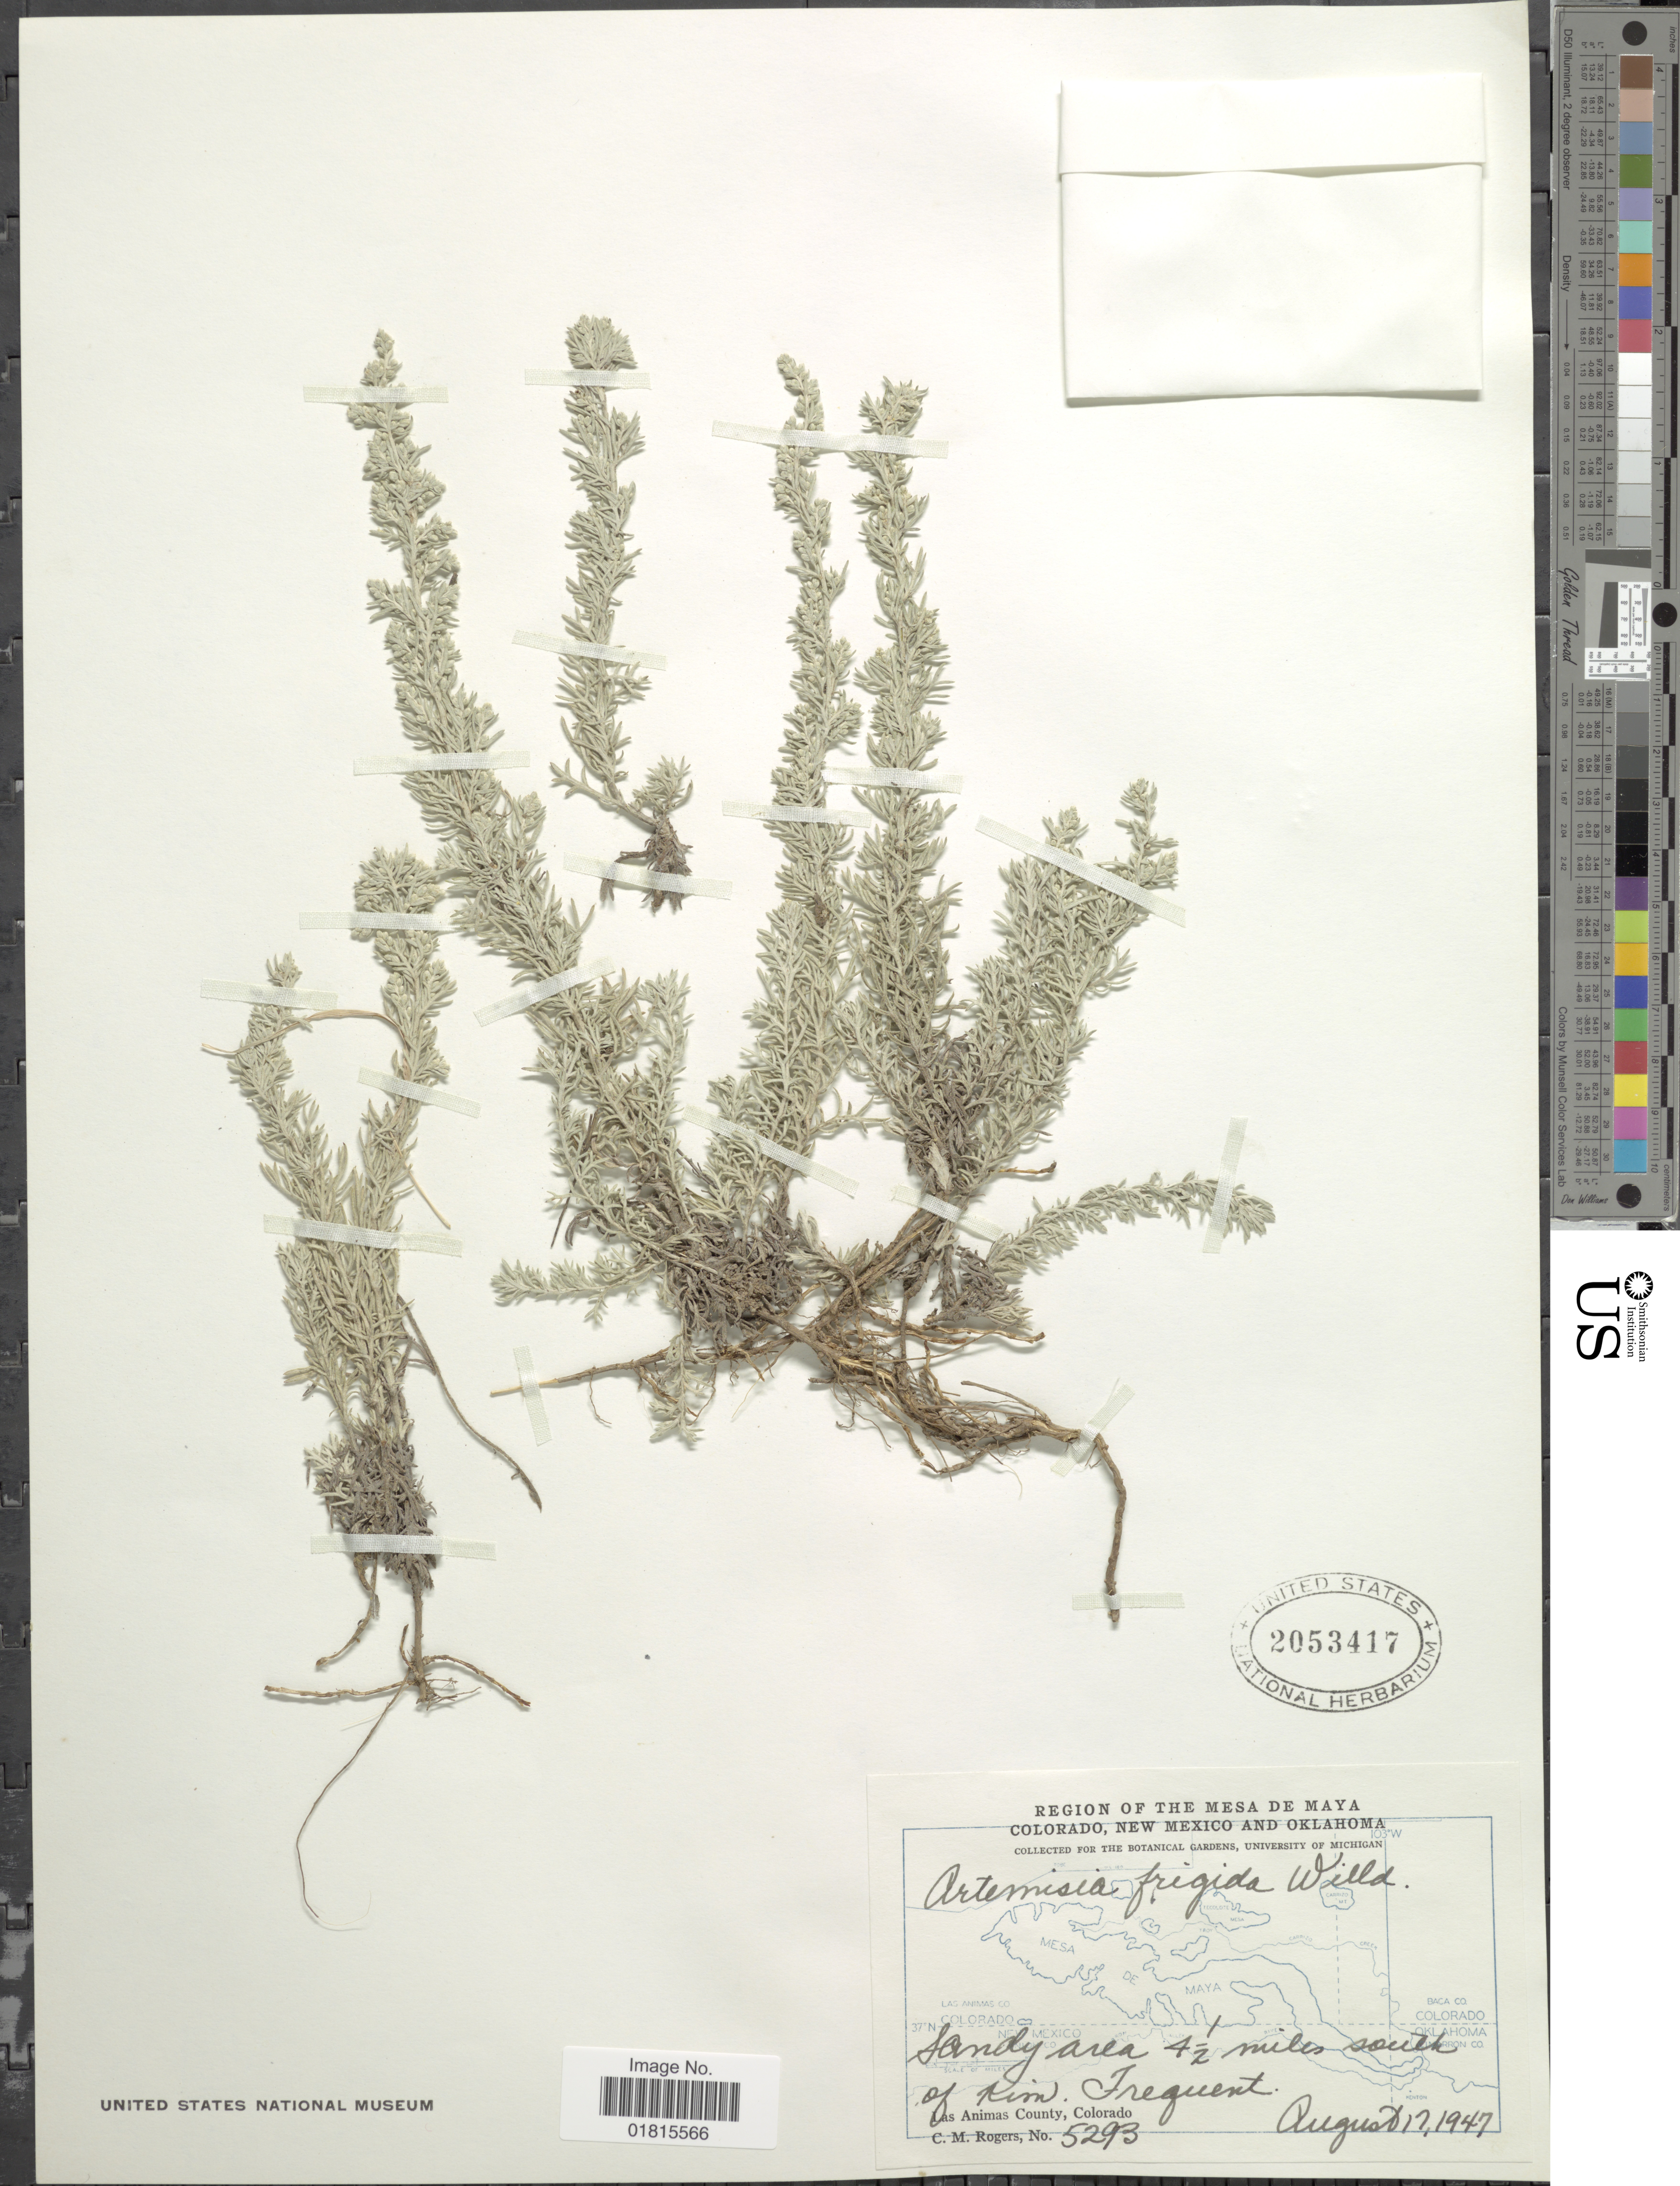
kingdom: Plantae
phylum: Tracheophyta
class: Magnoliopsida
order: Asterales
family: Asteraceae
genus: Artemisia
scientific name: Artemisia frigida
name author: Willd.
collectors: C. M. Rogers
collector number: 5293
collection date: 1947-08-17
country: United States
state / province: Colorado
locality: The Mesa De Maya, Colorado, New Mexico and Oklahoma, Sandy area 4½ miles south of Km., Las Animas County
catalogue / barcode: US 2053417